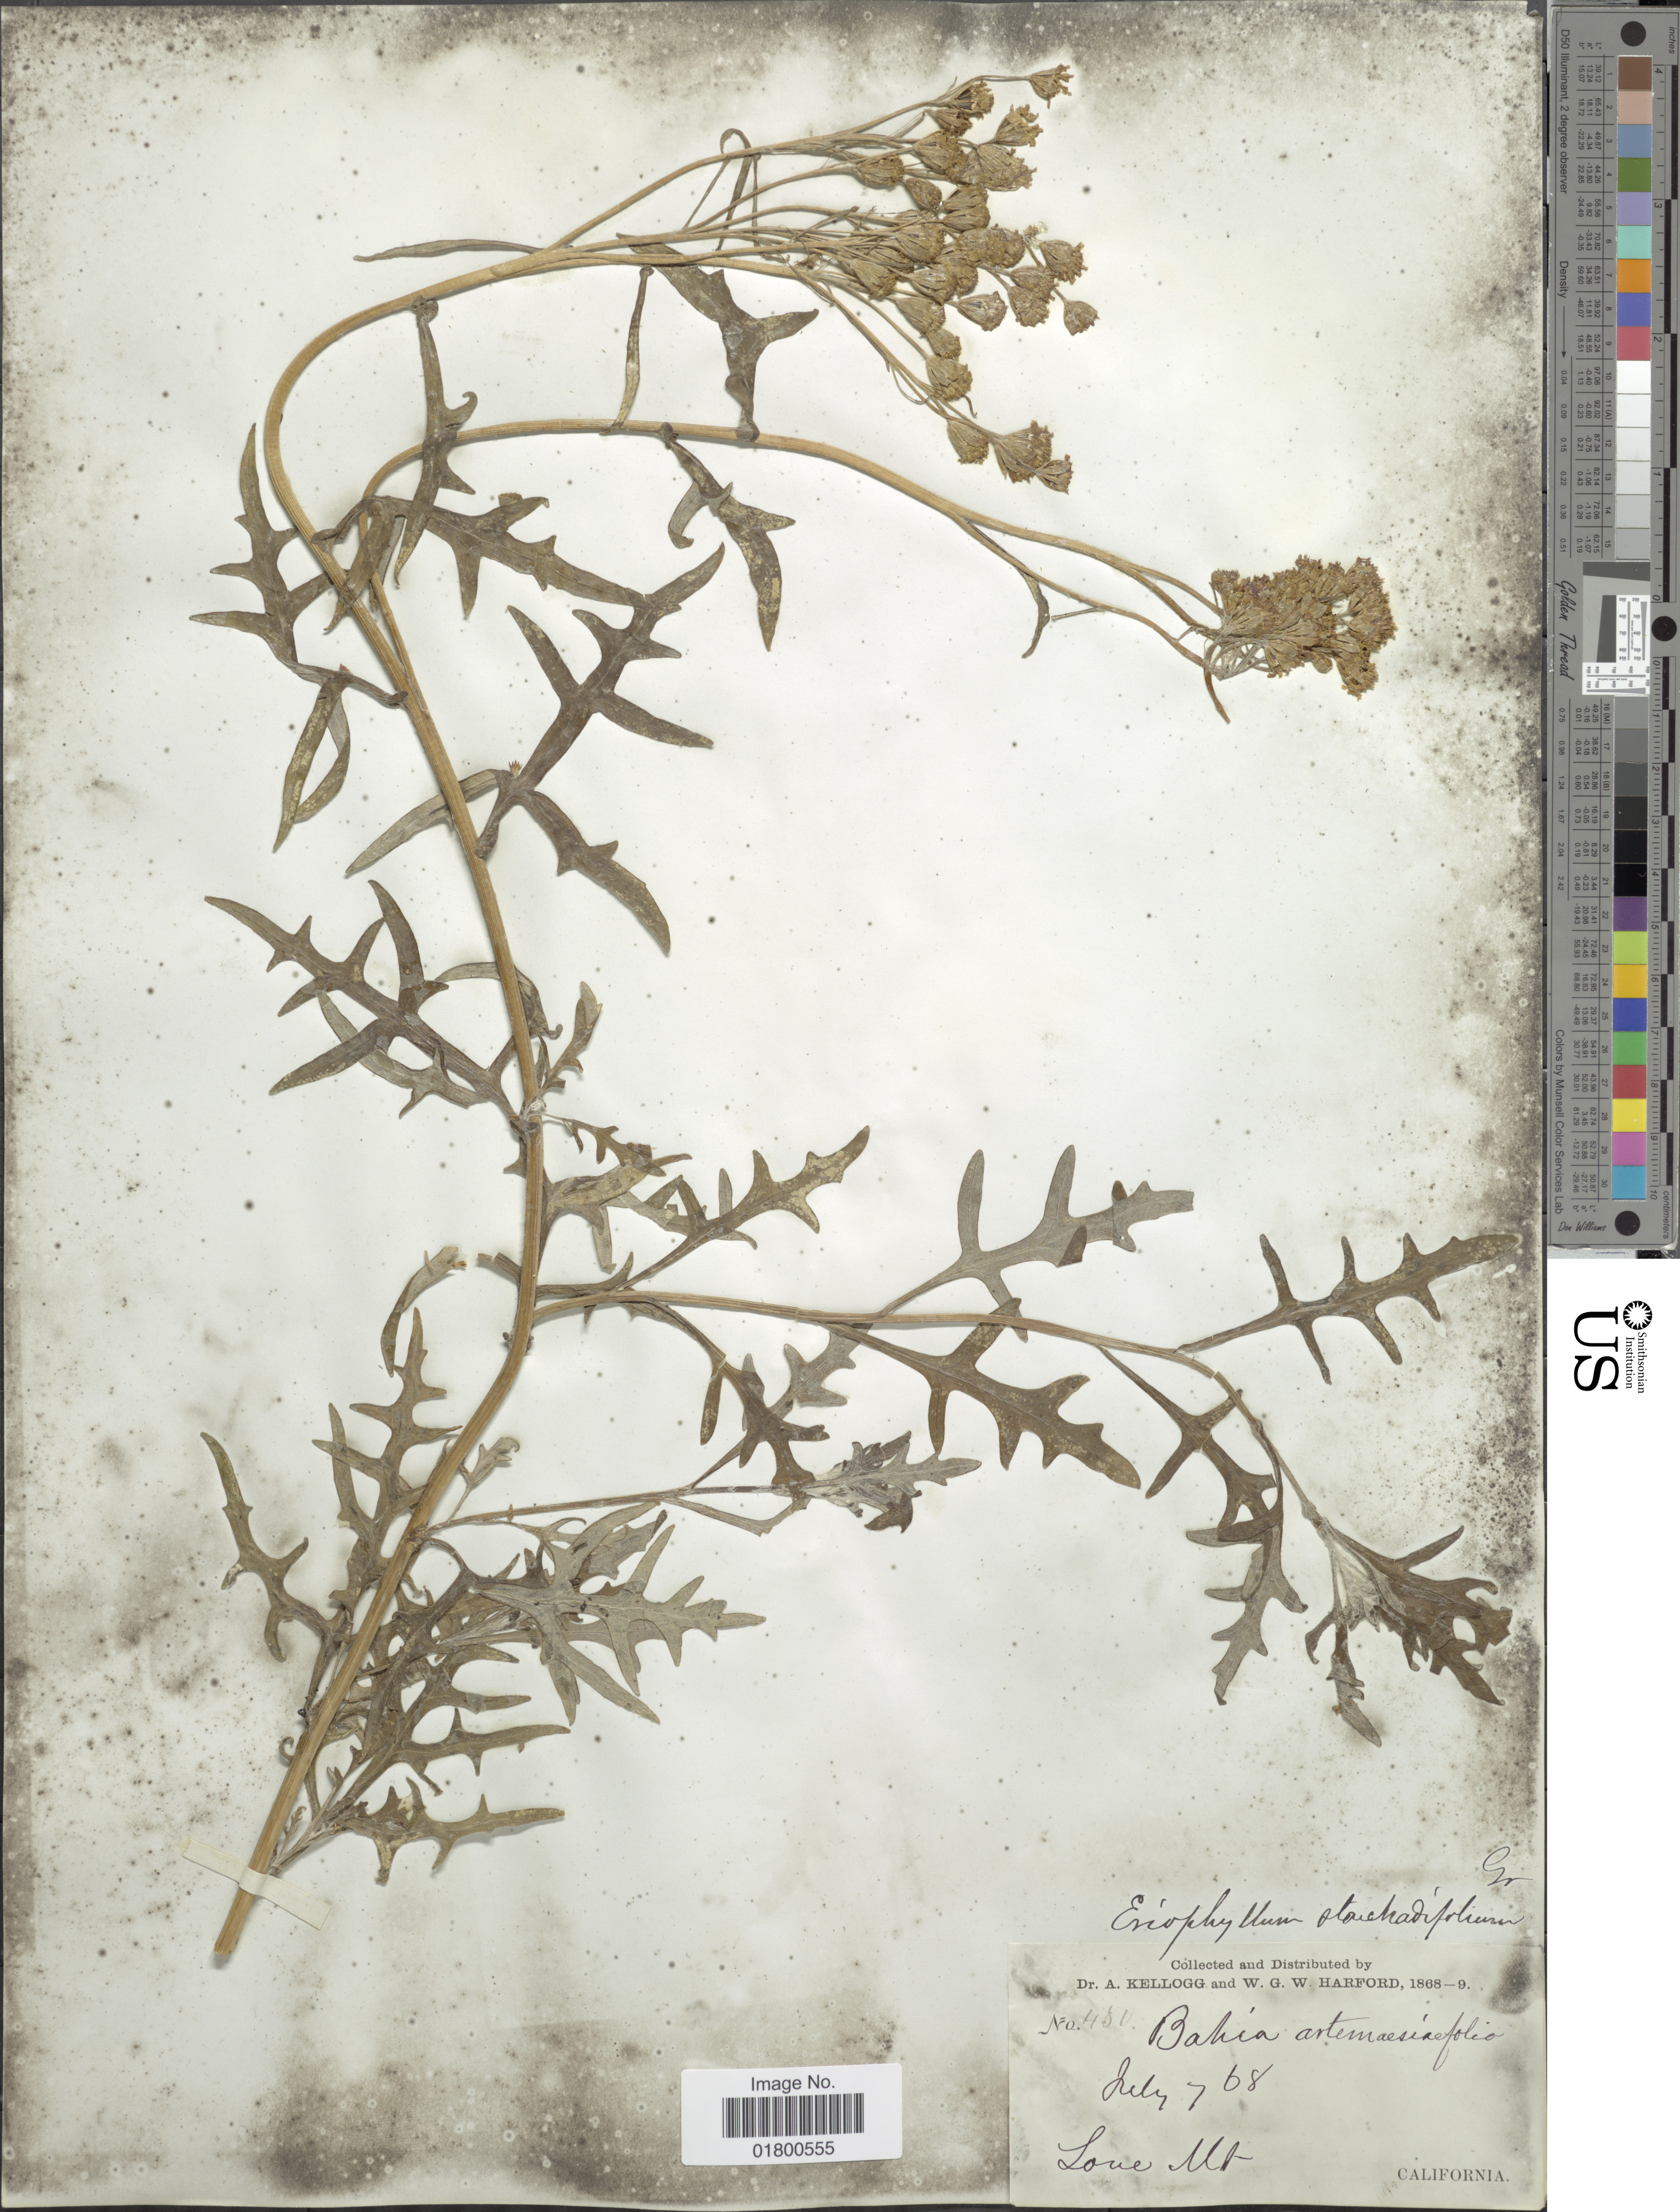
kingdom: Plantae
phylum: Tracheophyta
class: Magnoliopsida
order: Asterales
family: Asteraceae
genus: Eriophyllum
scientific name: Eriophyllum staechadifolium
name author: Lag.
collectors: A. Kellogg & W. G. W. Harford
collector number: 481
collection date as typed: Transcribed d/m/y: 7/7/68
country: United States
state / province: California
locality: Lowe Mt.